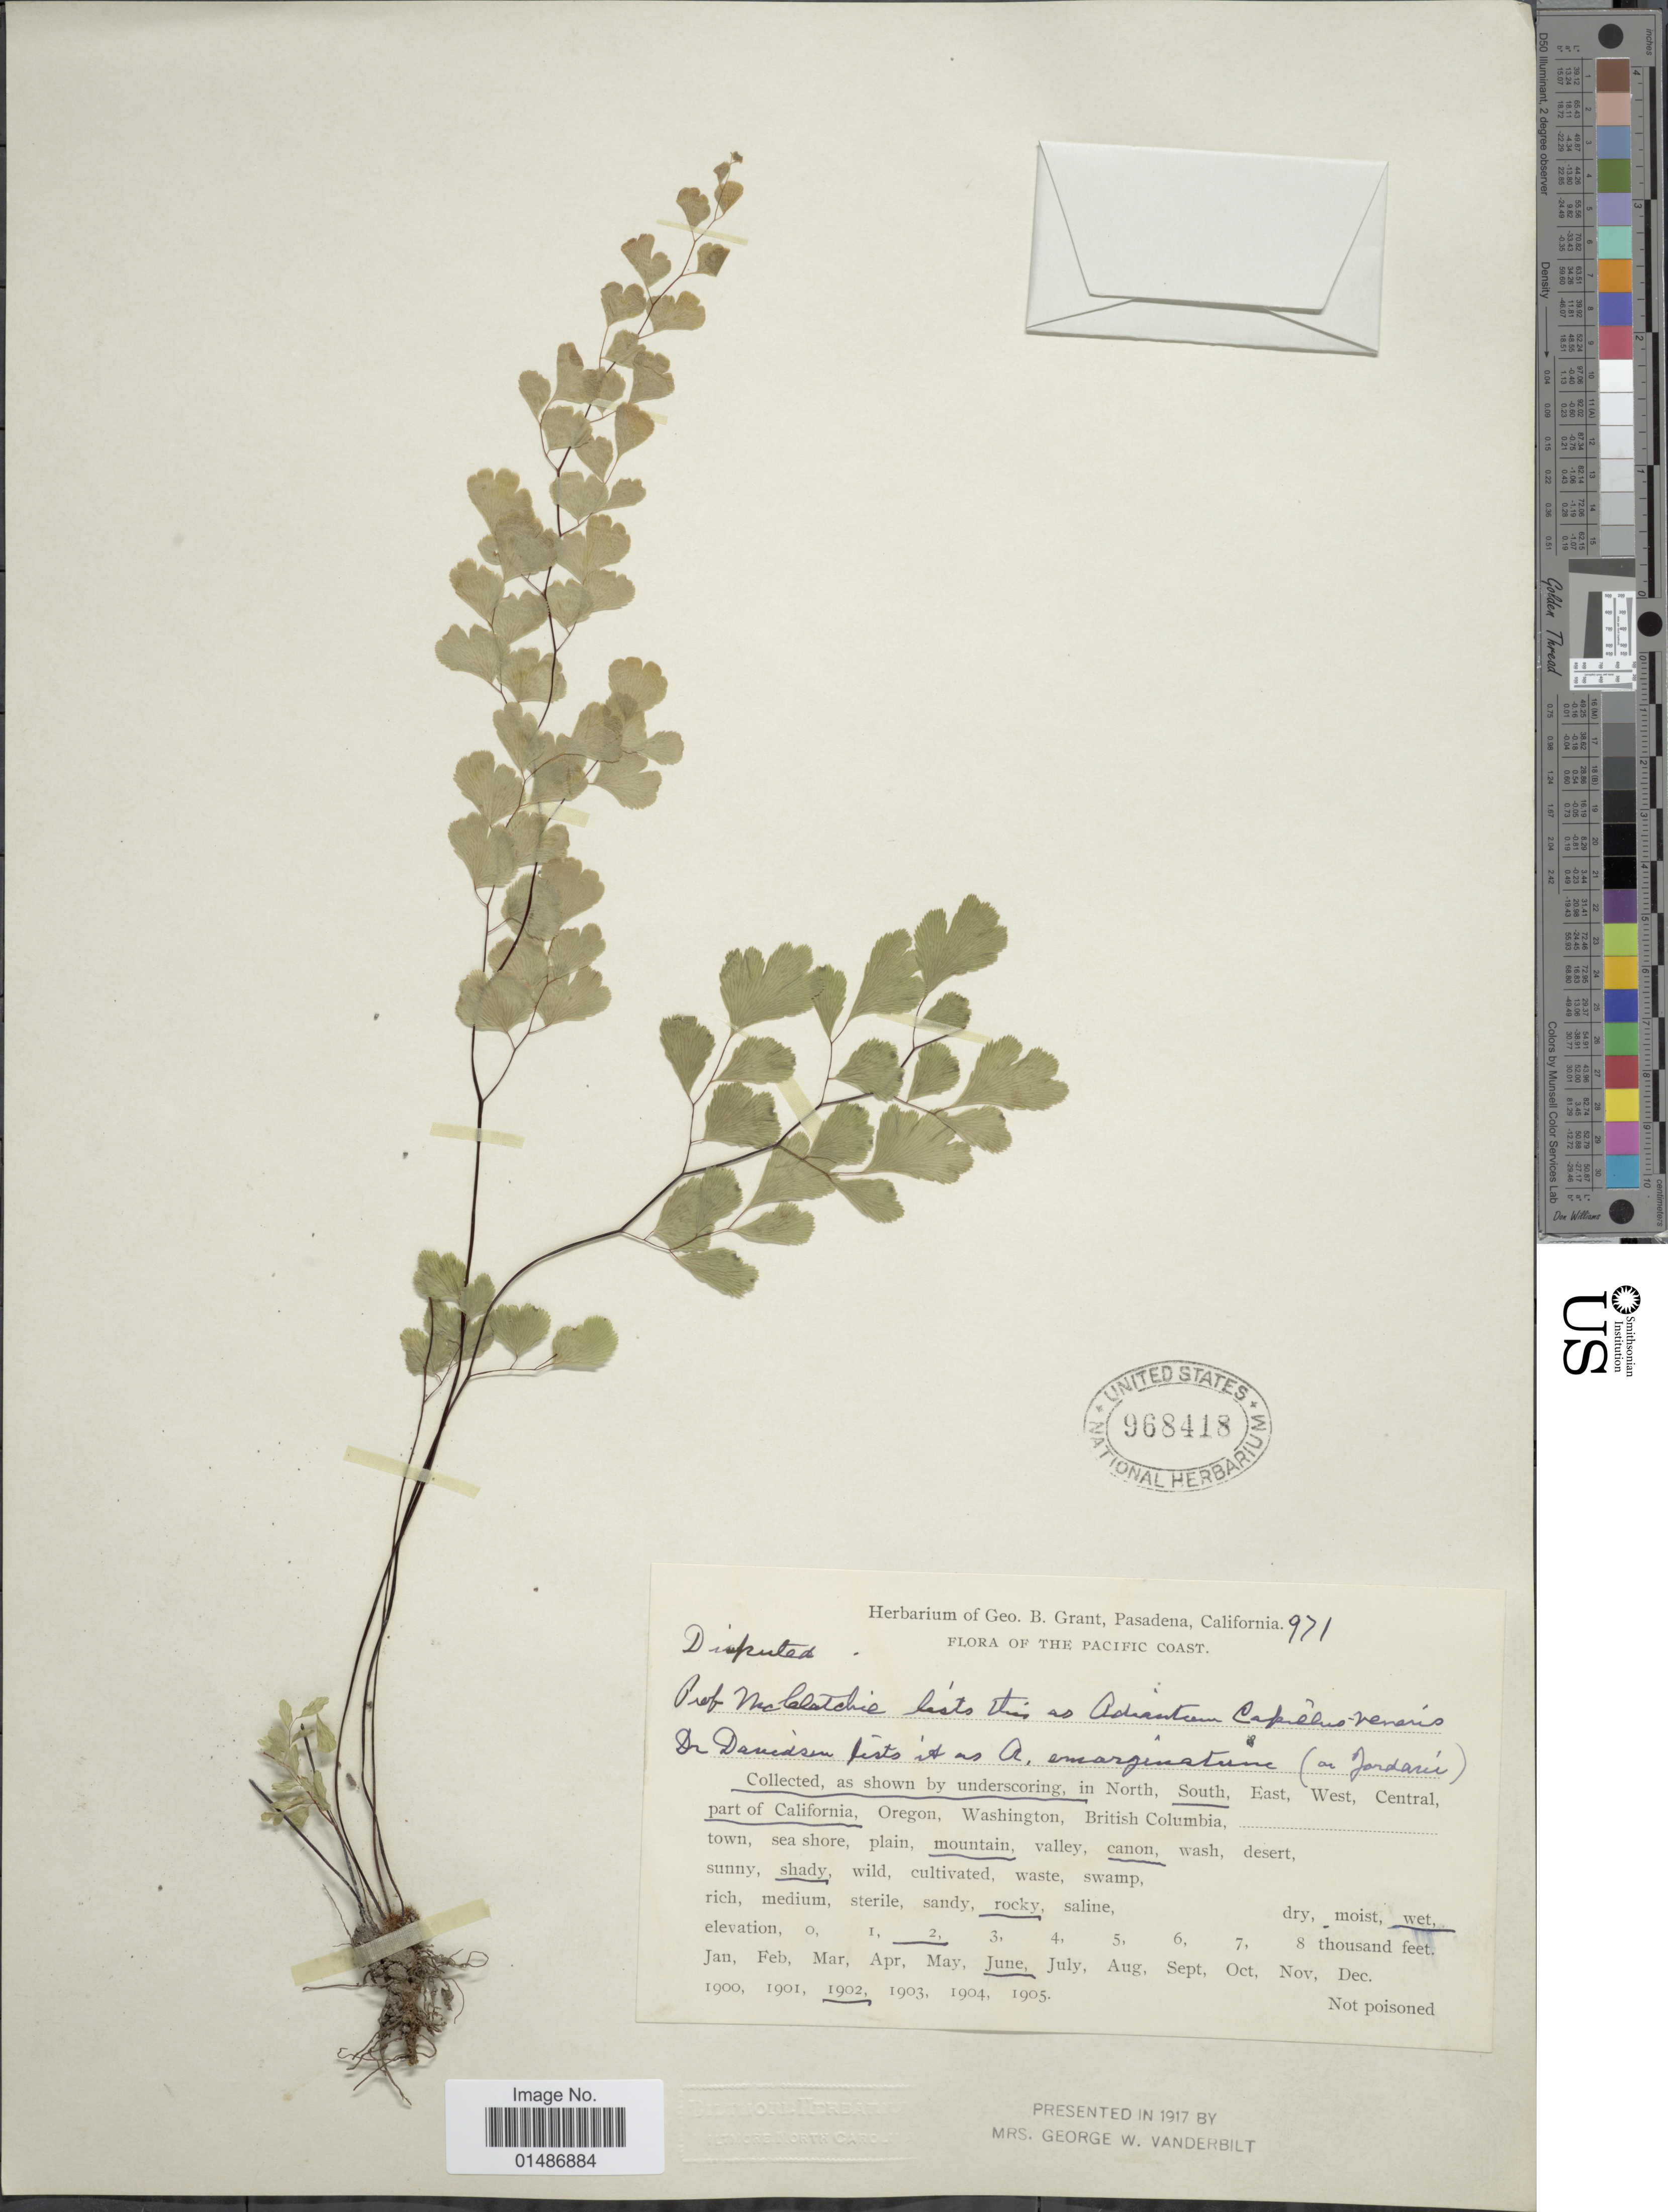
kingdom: Plantae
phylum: Tracheophyta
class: Polypodiopsida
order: Polypodiales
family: Pteridaceae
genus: Adiantum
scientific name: Adiantum capillus-veneris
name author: L.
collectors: ex herb. G. B. Grant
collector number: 971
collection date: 1902-06-02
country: United States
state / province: California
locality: Pacific Coast. South part of California.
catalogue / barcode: US 968418